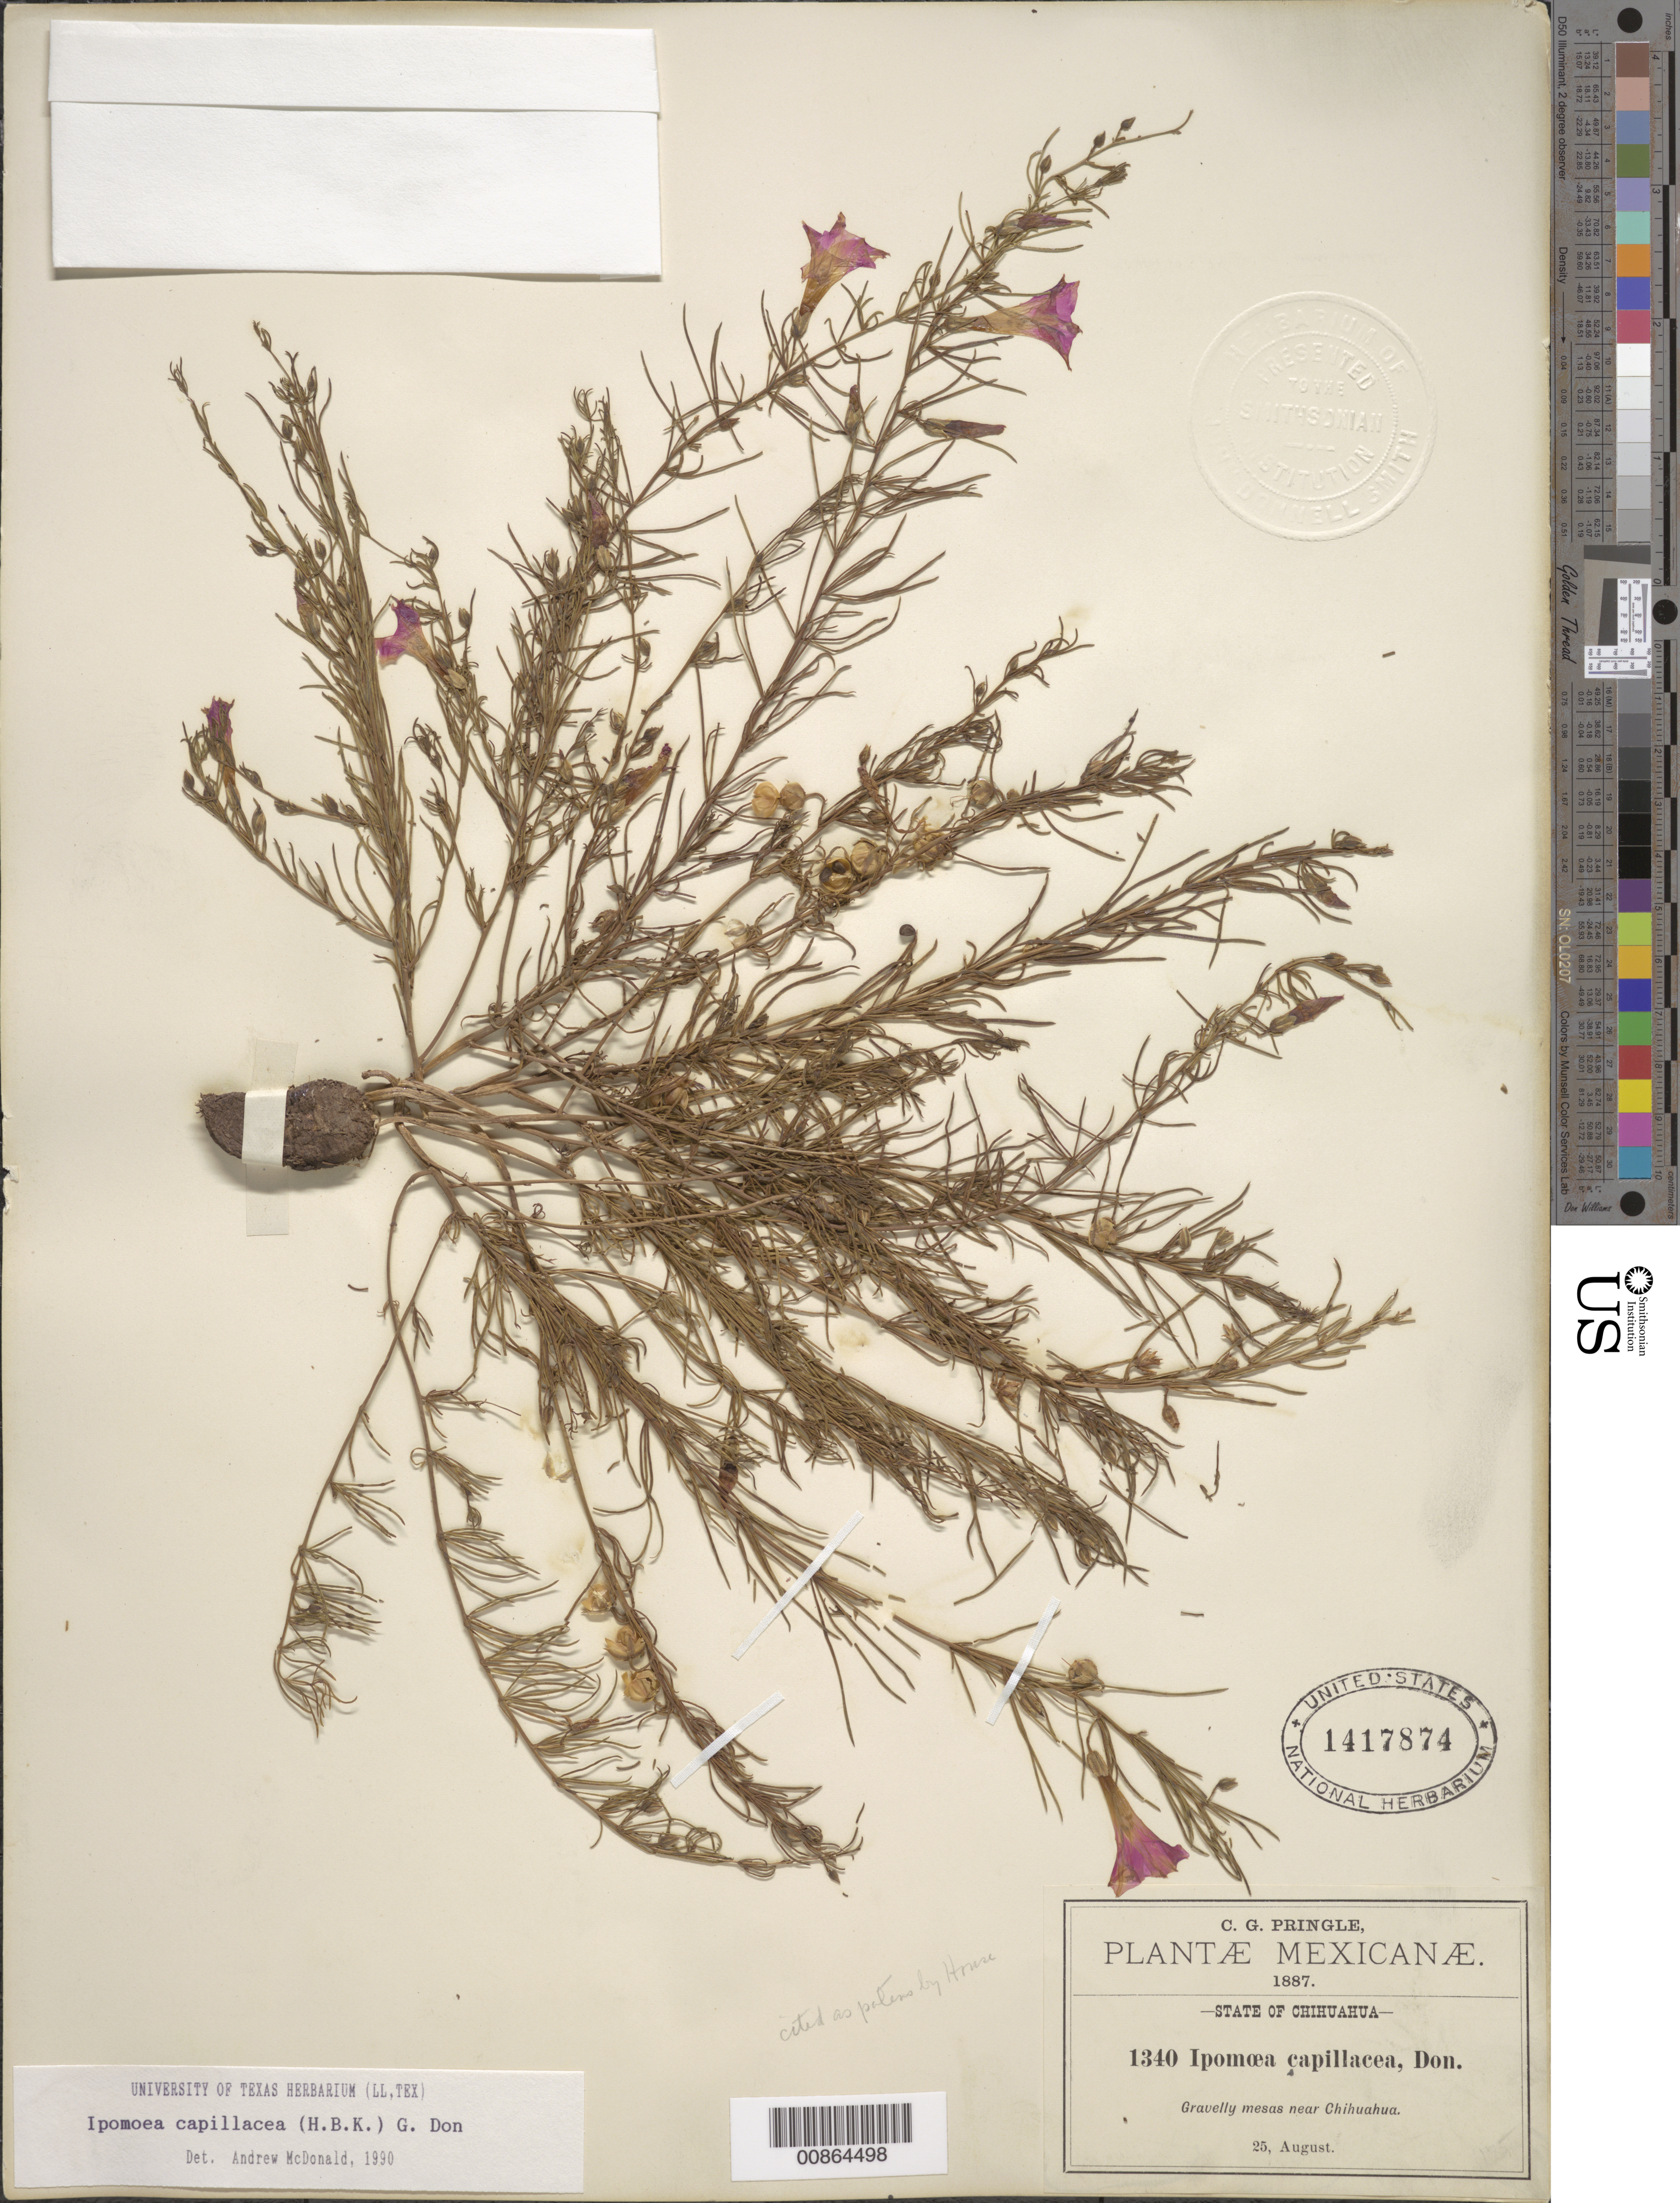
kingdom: Plantae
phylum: Tracheophyta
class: Magnoliopsida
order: Solanales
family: Convolvulaceae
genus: Ipomoea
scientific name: Ipomoea capillacea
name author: (Kunth) G. Don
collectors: C. G. Pringle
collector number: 1340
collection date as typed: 25 Aug 1887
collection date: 1887-08-25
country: Mexico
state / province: Chihuahua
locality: Near Chihuahua.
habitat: Gravelly mesas.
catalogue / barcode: US 1417874